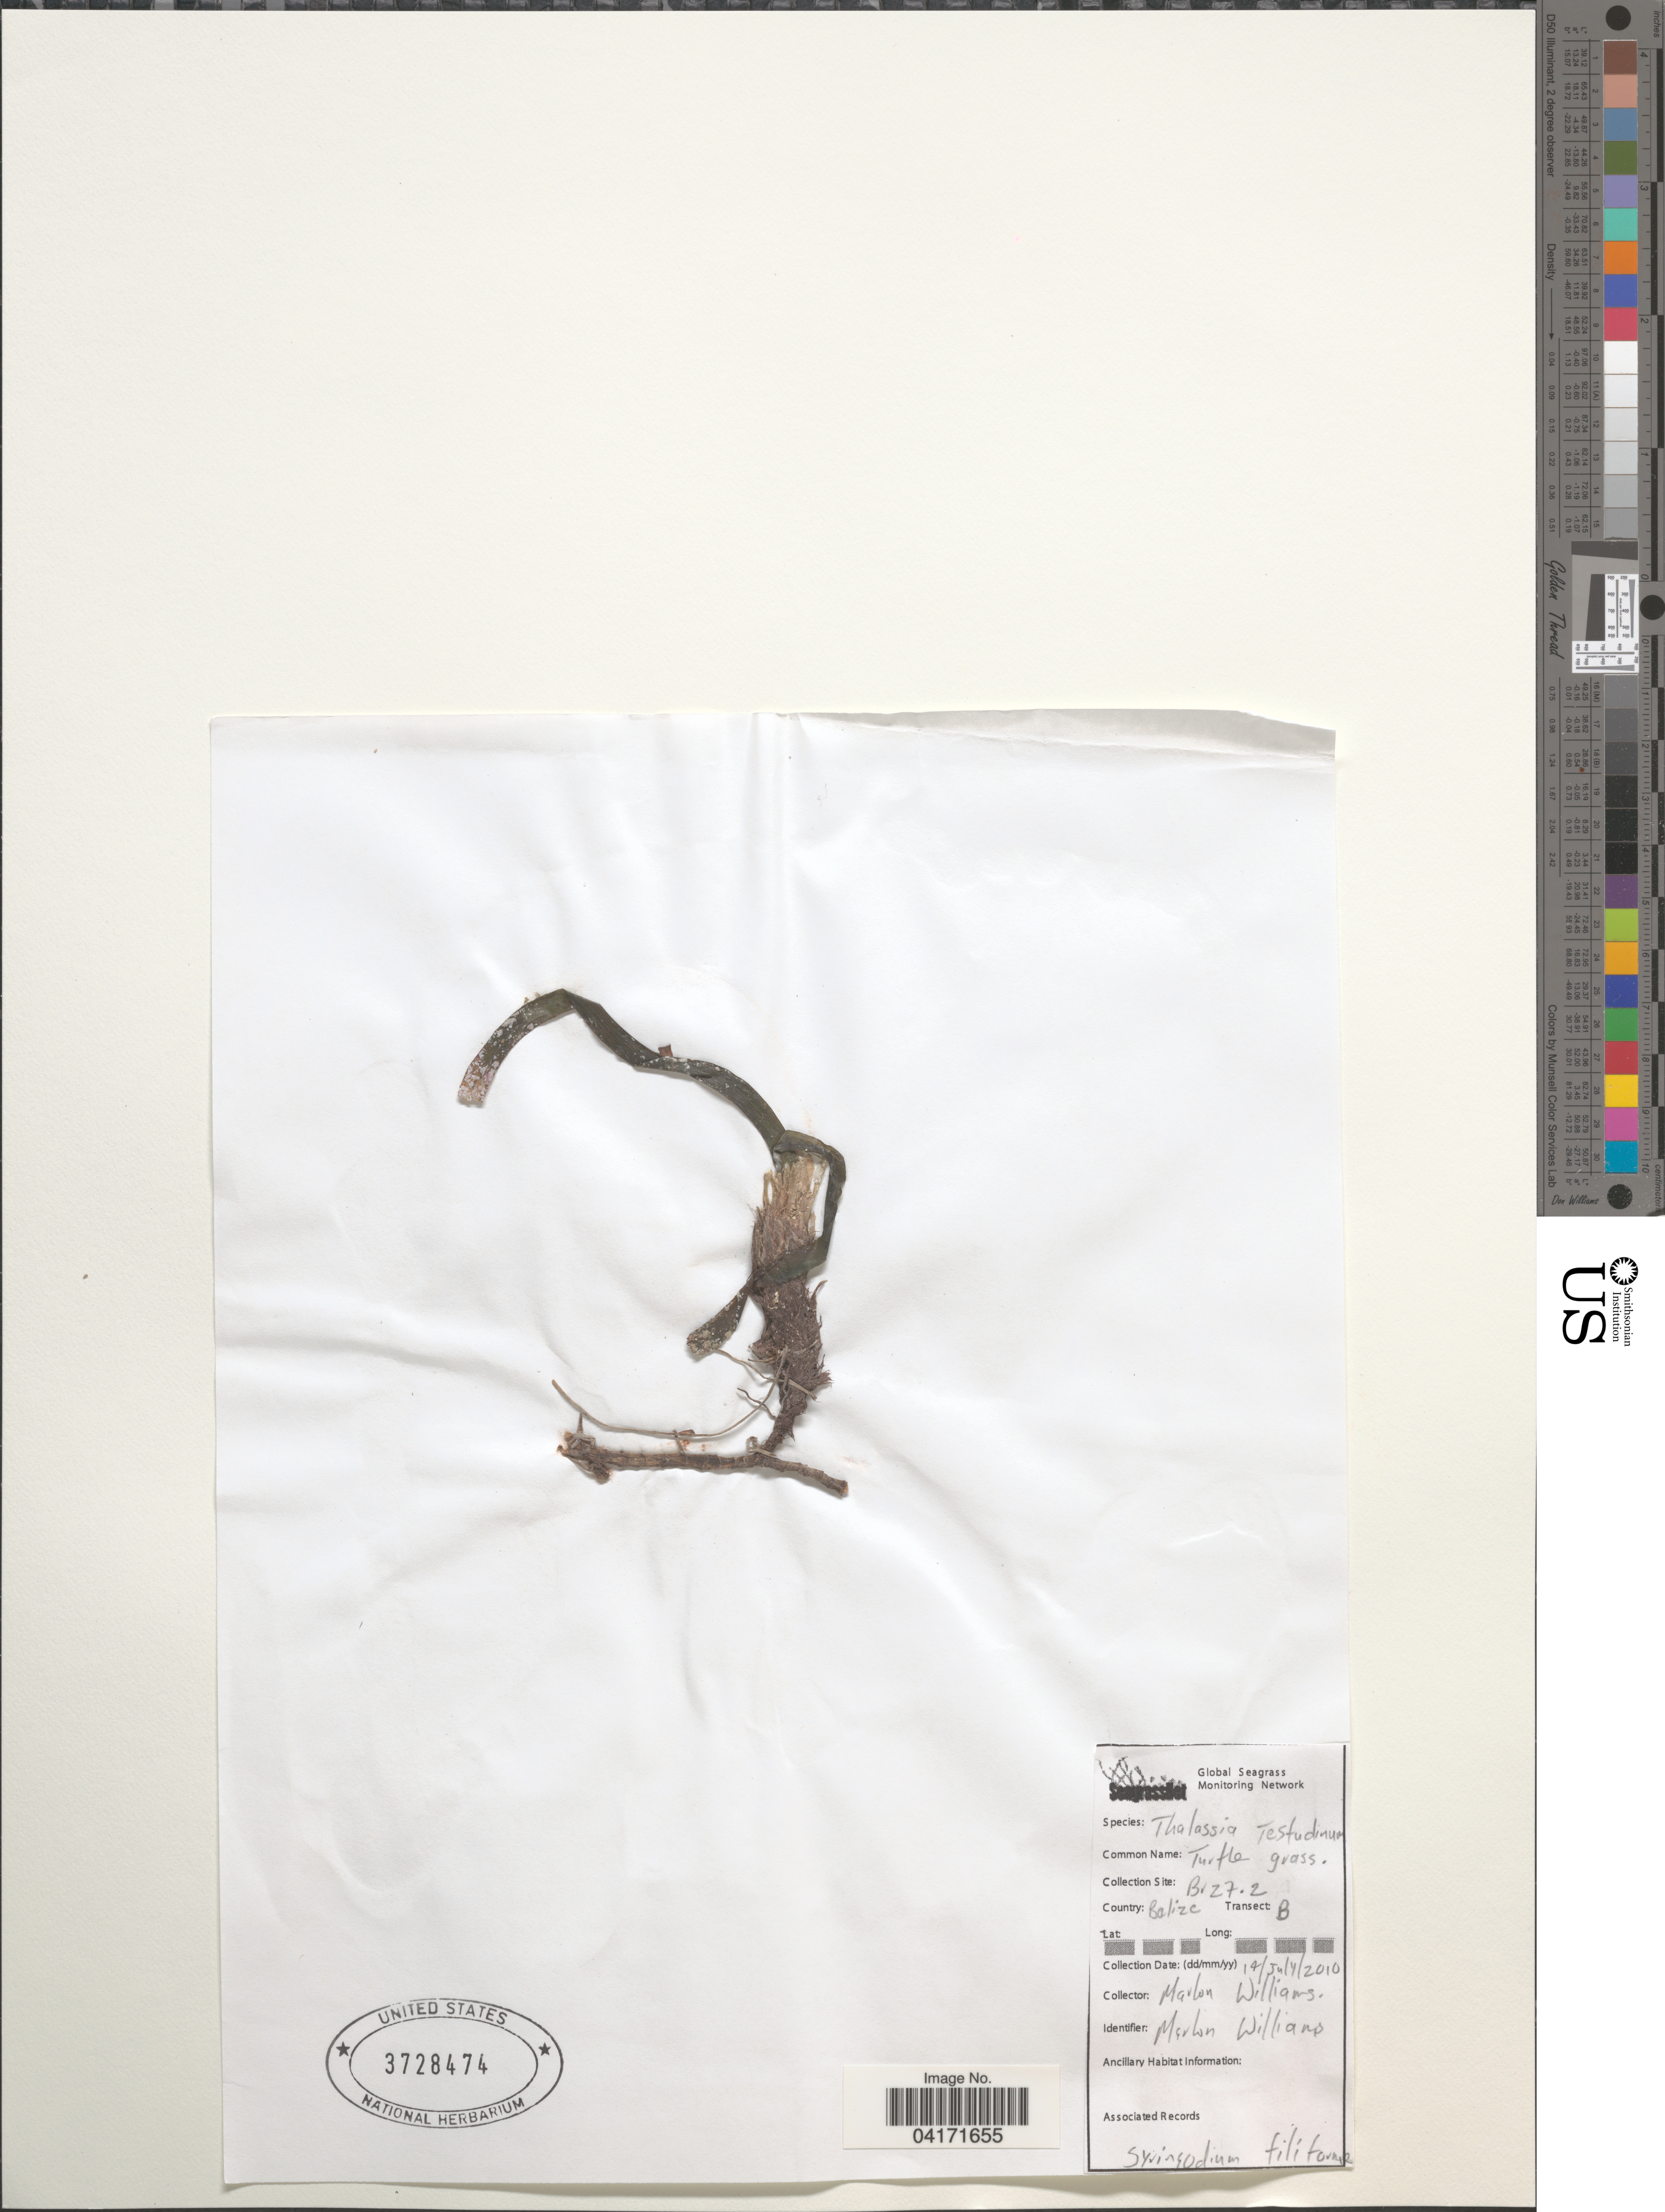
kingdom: Plantae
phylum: Tracheophyta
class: Liliopsida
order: Alismatales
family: Hydrocharitaceae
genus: Thalassia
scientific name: Thalassia testudinum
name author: Banks & Sol. ex K.D. Koenig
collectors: Mr. Williams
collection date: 2010-07-14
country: Belize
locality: Br27.2. Transect: B.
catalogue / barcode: US 3728474